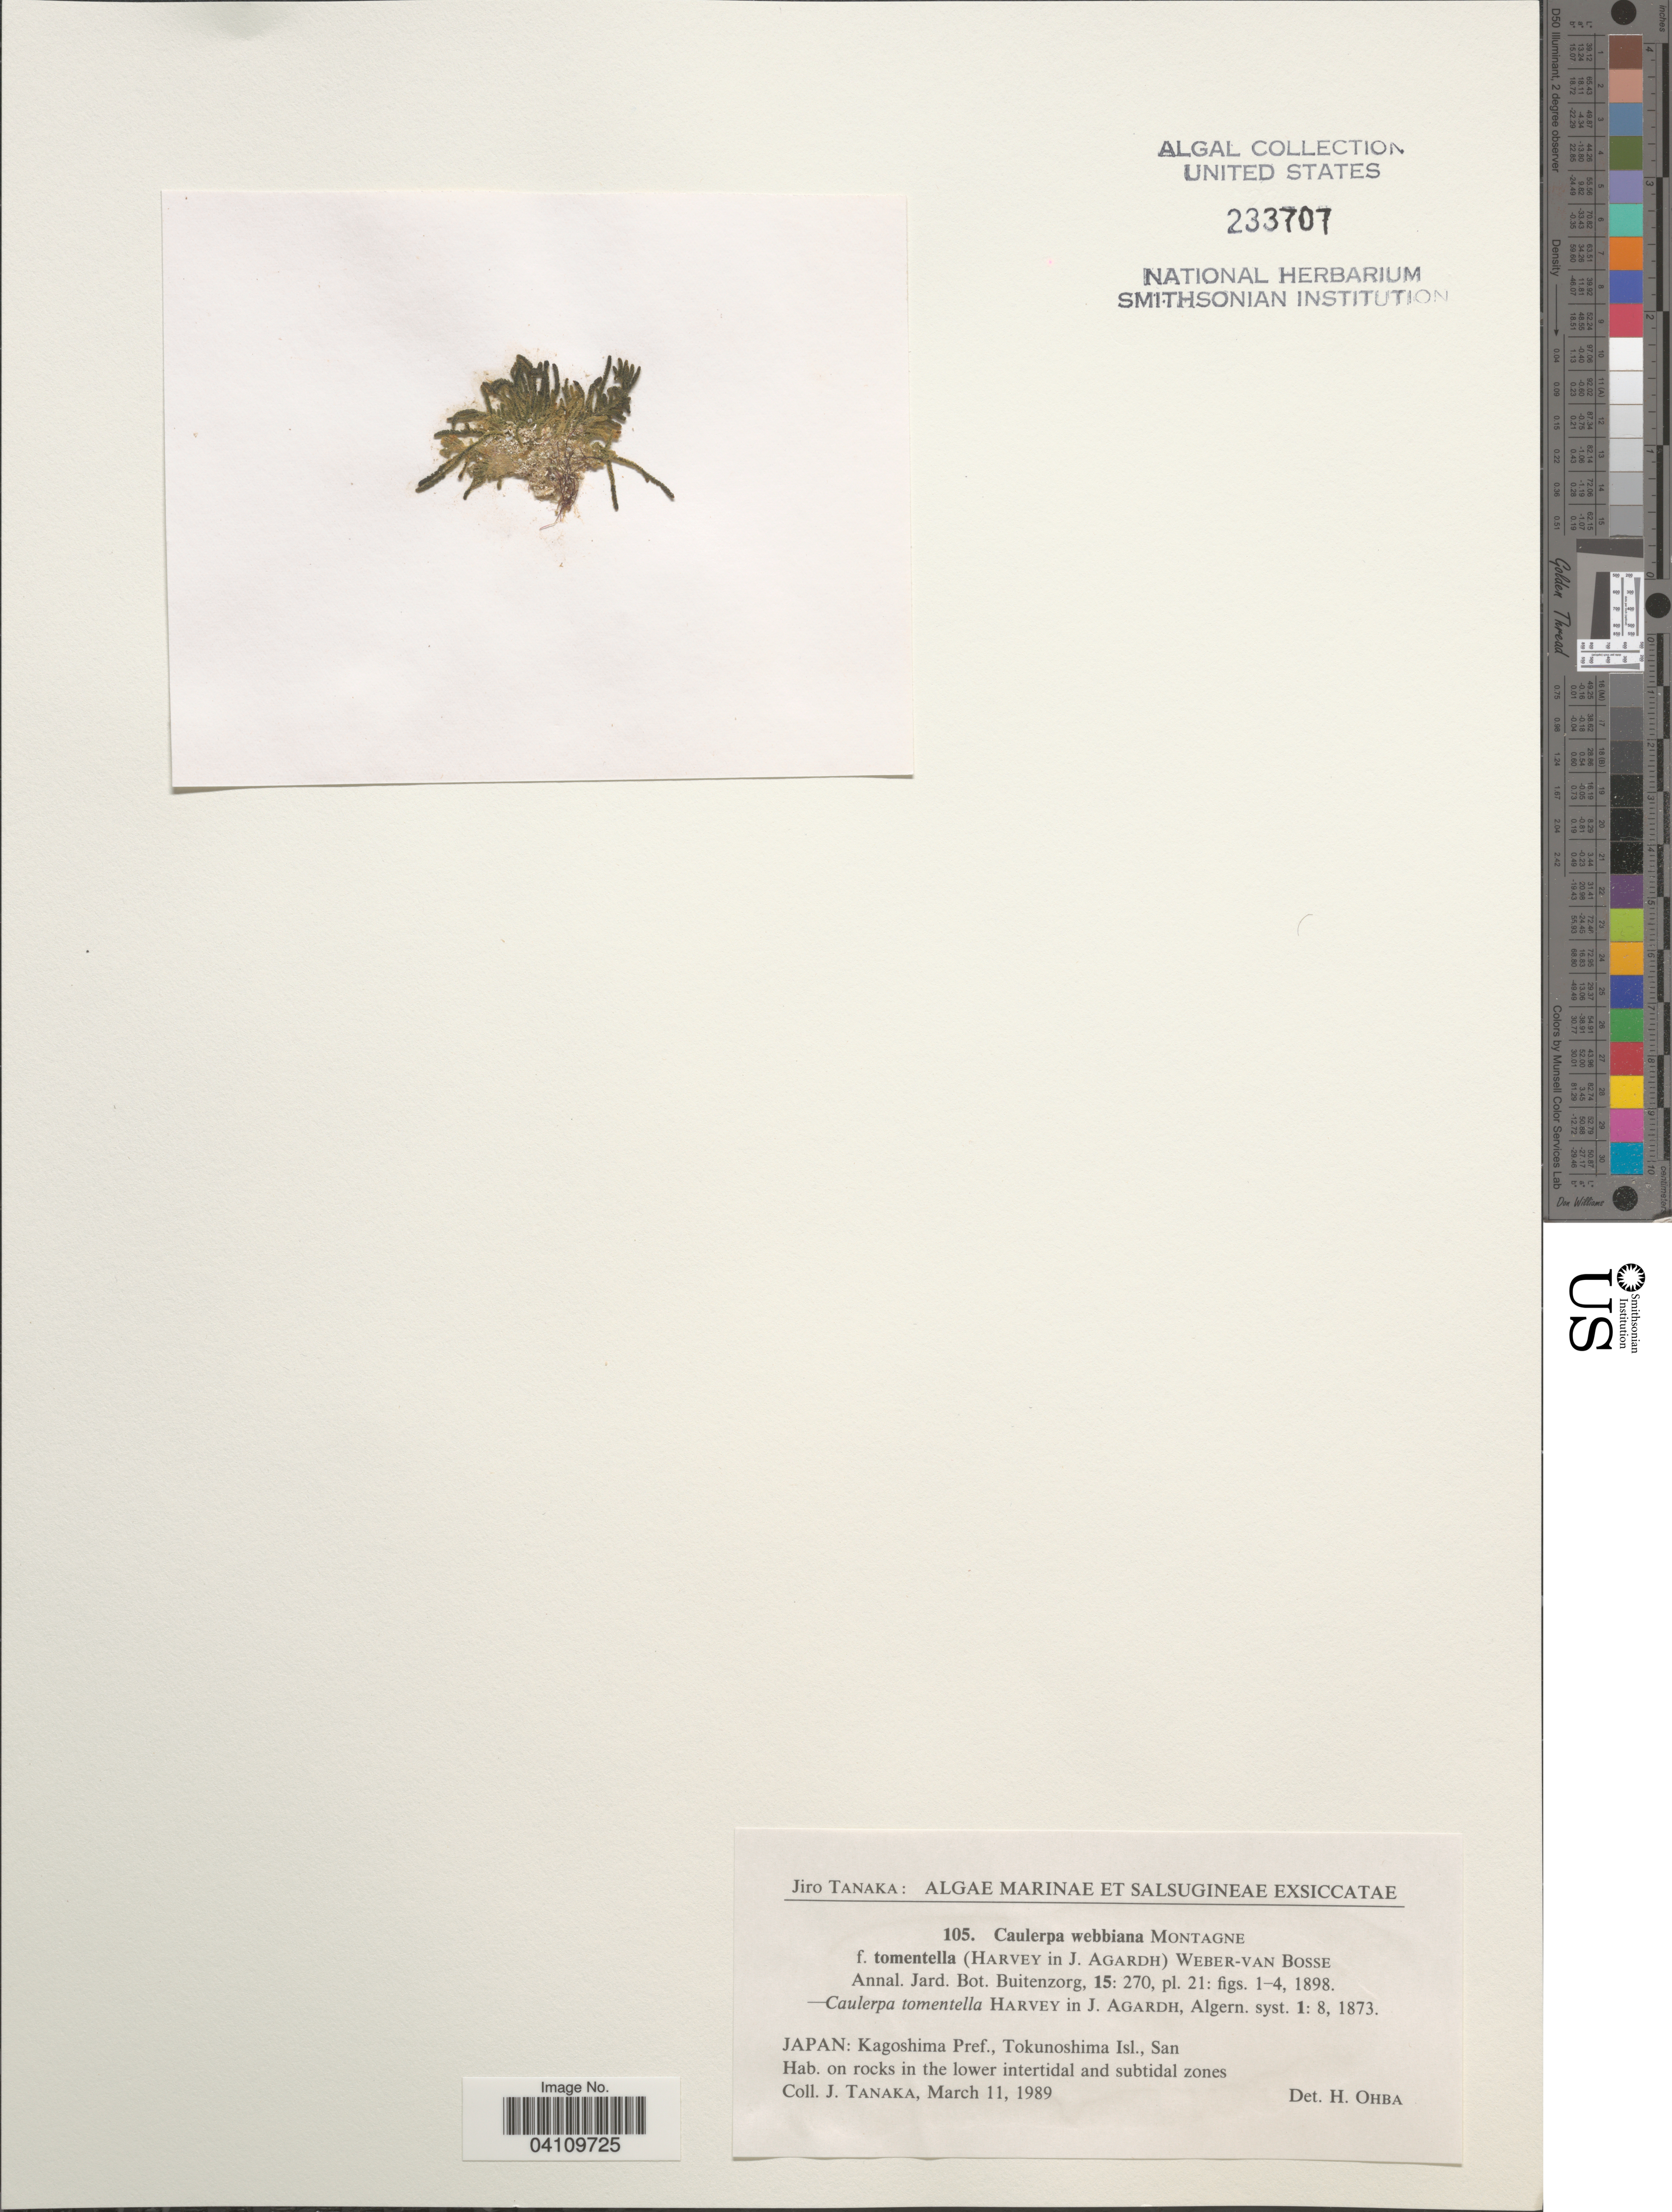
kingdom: Plantae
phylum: Chlorophyta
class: Ulvophyceae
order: Bryopsidales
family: Caulerpaceae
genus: Caulerpa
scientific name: Caulerpa webbiana f. tomentella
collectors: J. Tanaka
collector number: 105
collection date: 1989-03-11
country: Japan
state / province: Kagosima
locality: Kagoshima Pref., Tokunoshima Isl., San. On rocks in the lower intertidal and subtidal zones.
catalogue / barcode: US 233707